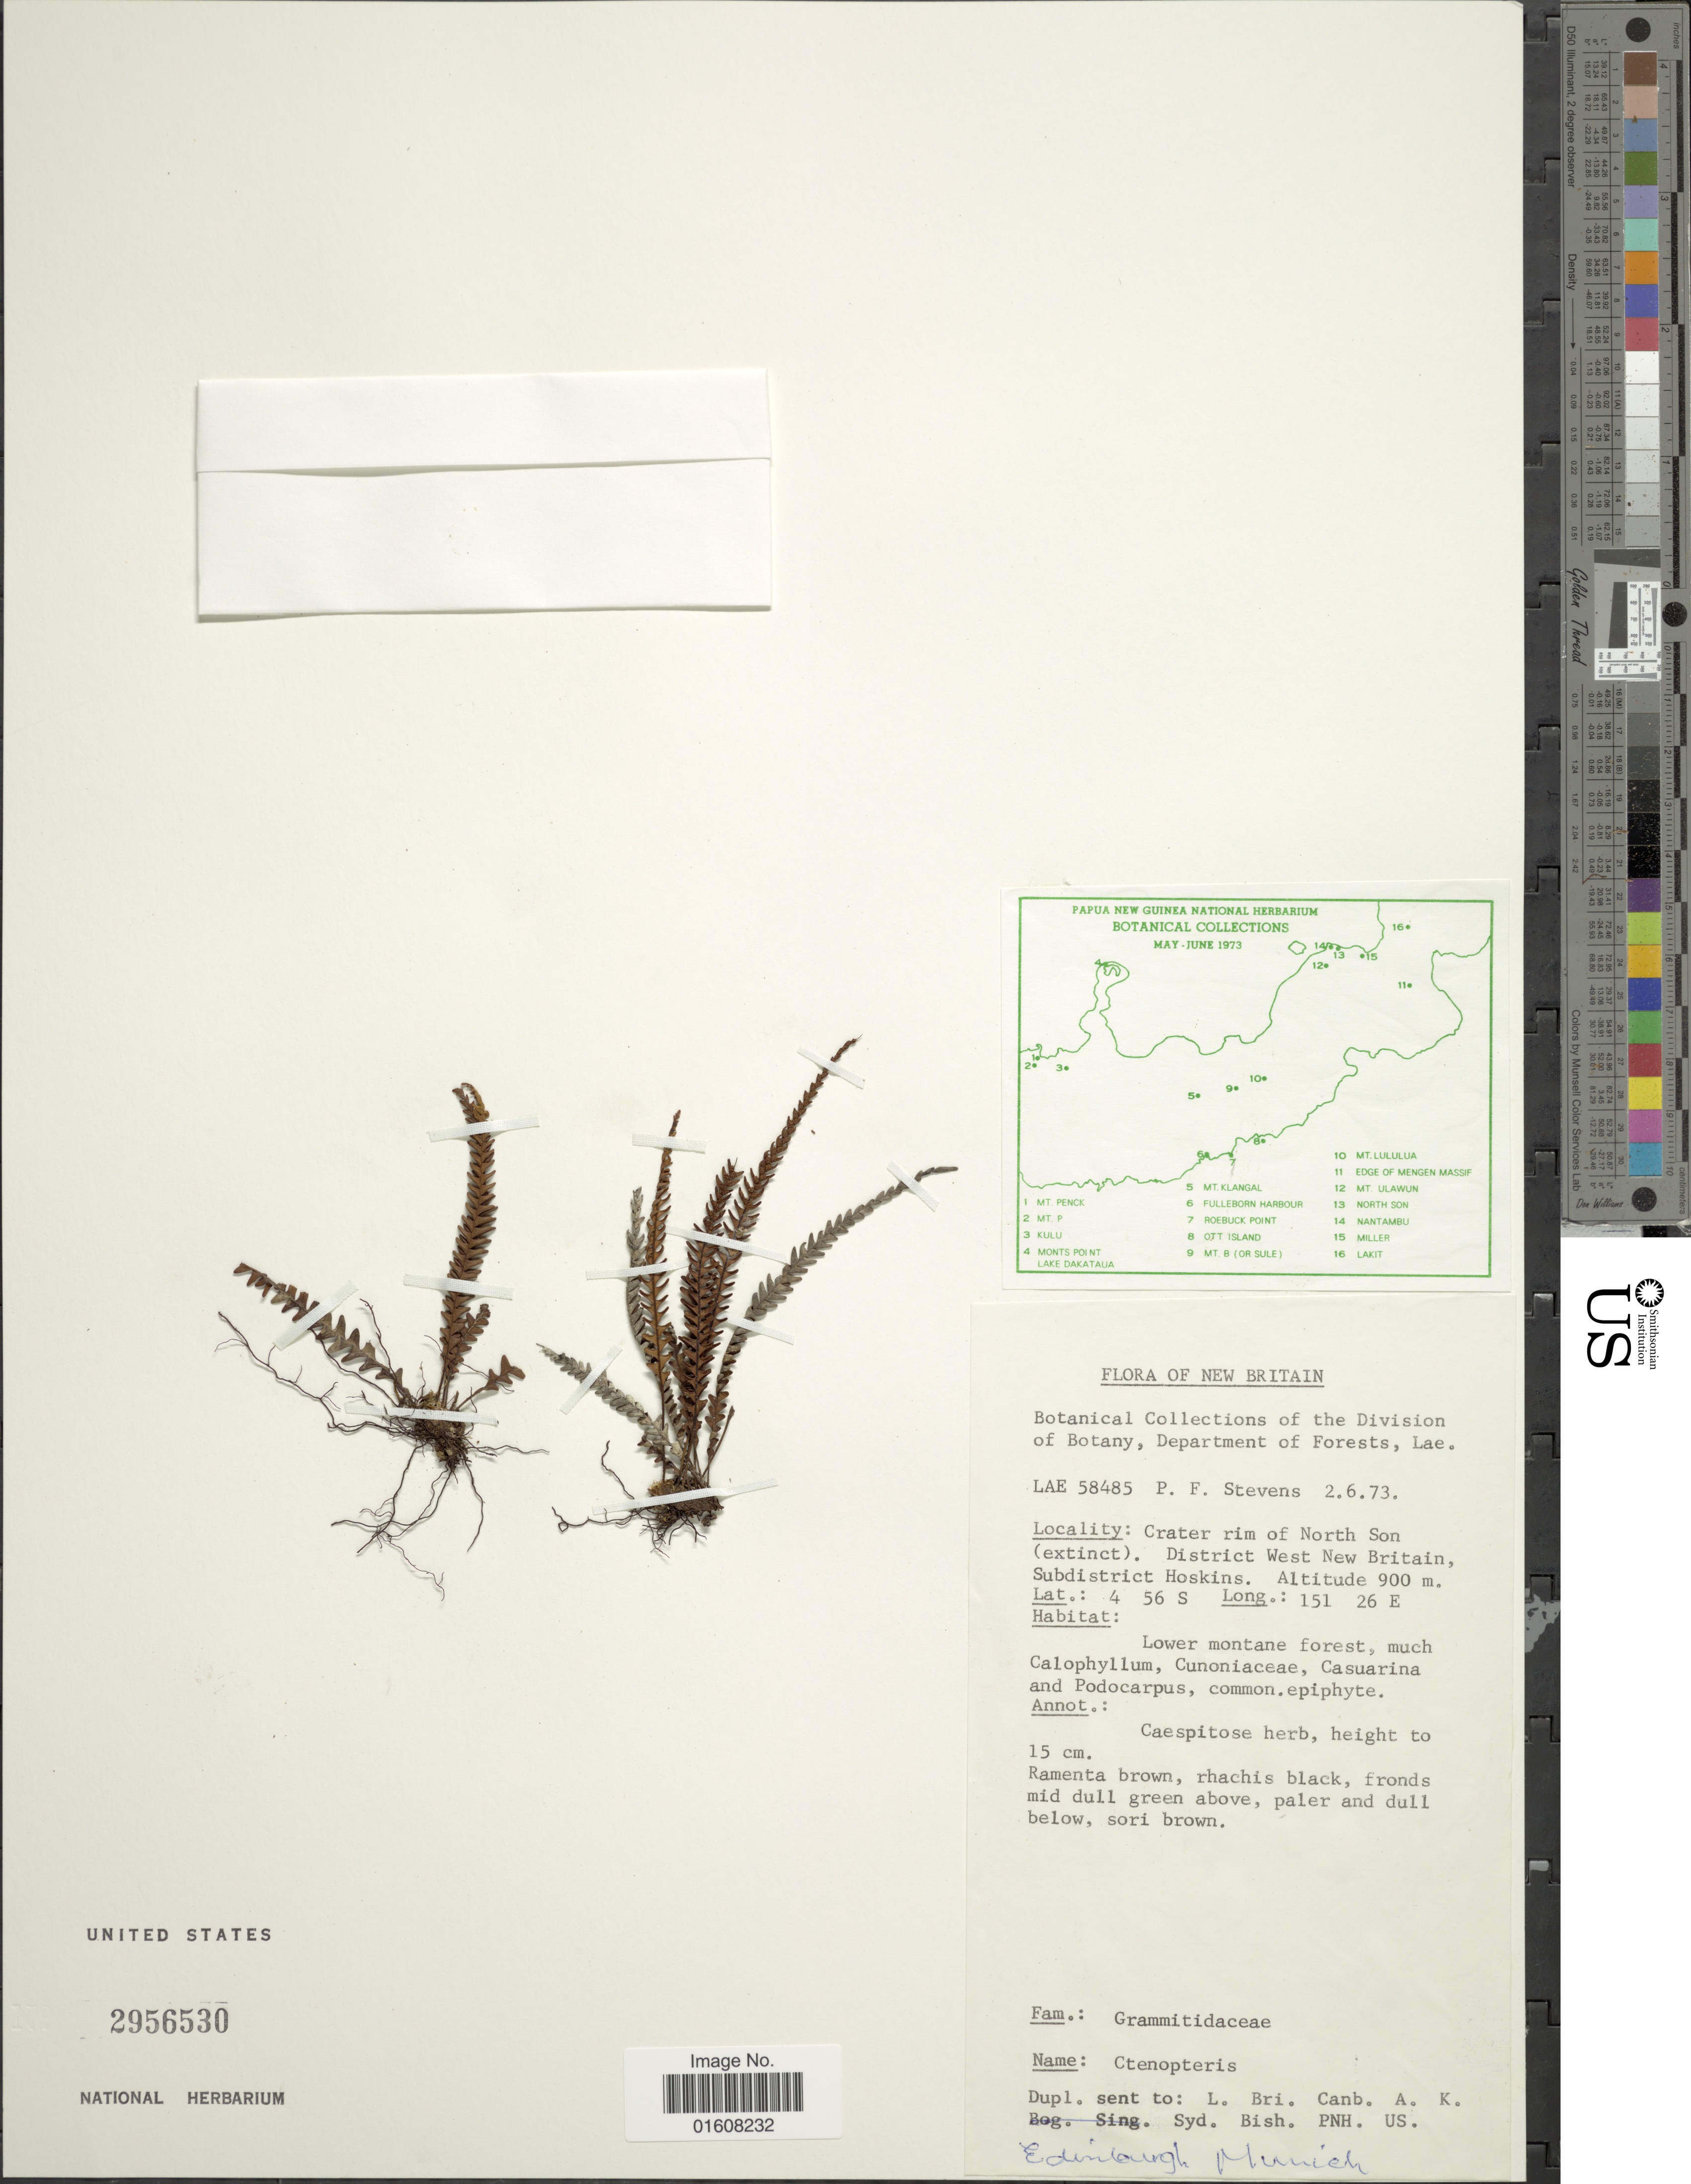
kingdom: Plantae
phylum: Tracheophyta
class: Polypodiopsida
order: Polypodiales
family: Polypodiaceae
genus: Grammitis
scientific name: Grammitis sp.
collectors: P. F. Stevens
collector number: LAE 58485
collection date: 1973-06-02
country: Papua New Guinea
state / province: West New Britain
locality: New Biritain. Crater rim of North Son (Extinct). Subdistrict Hoskins.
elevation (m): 900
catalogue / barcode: US 2956530